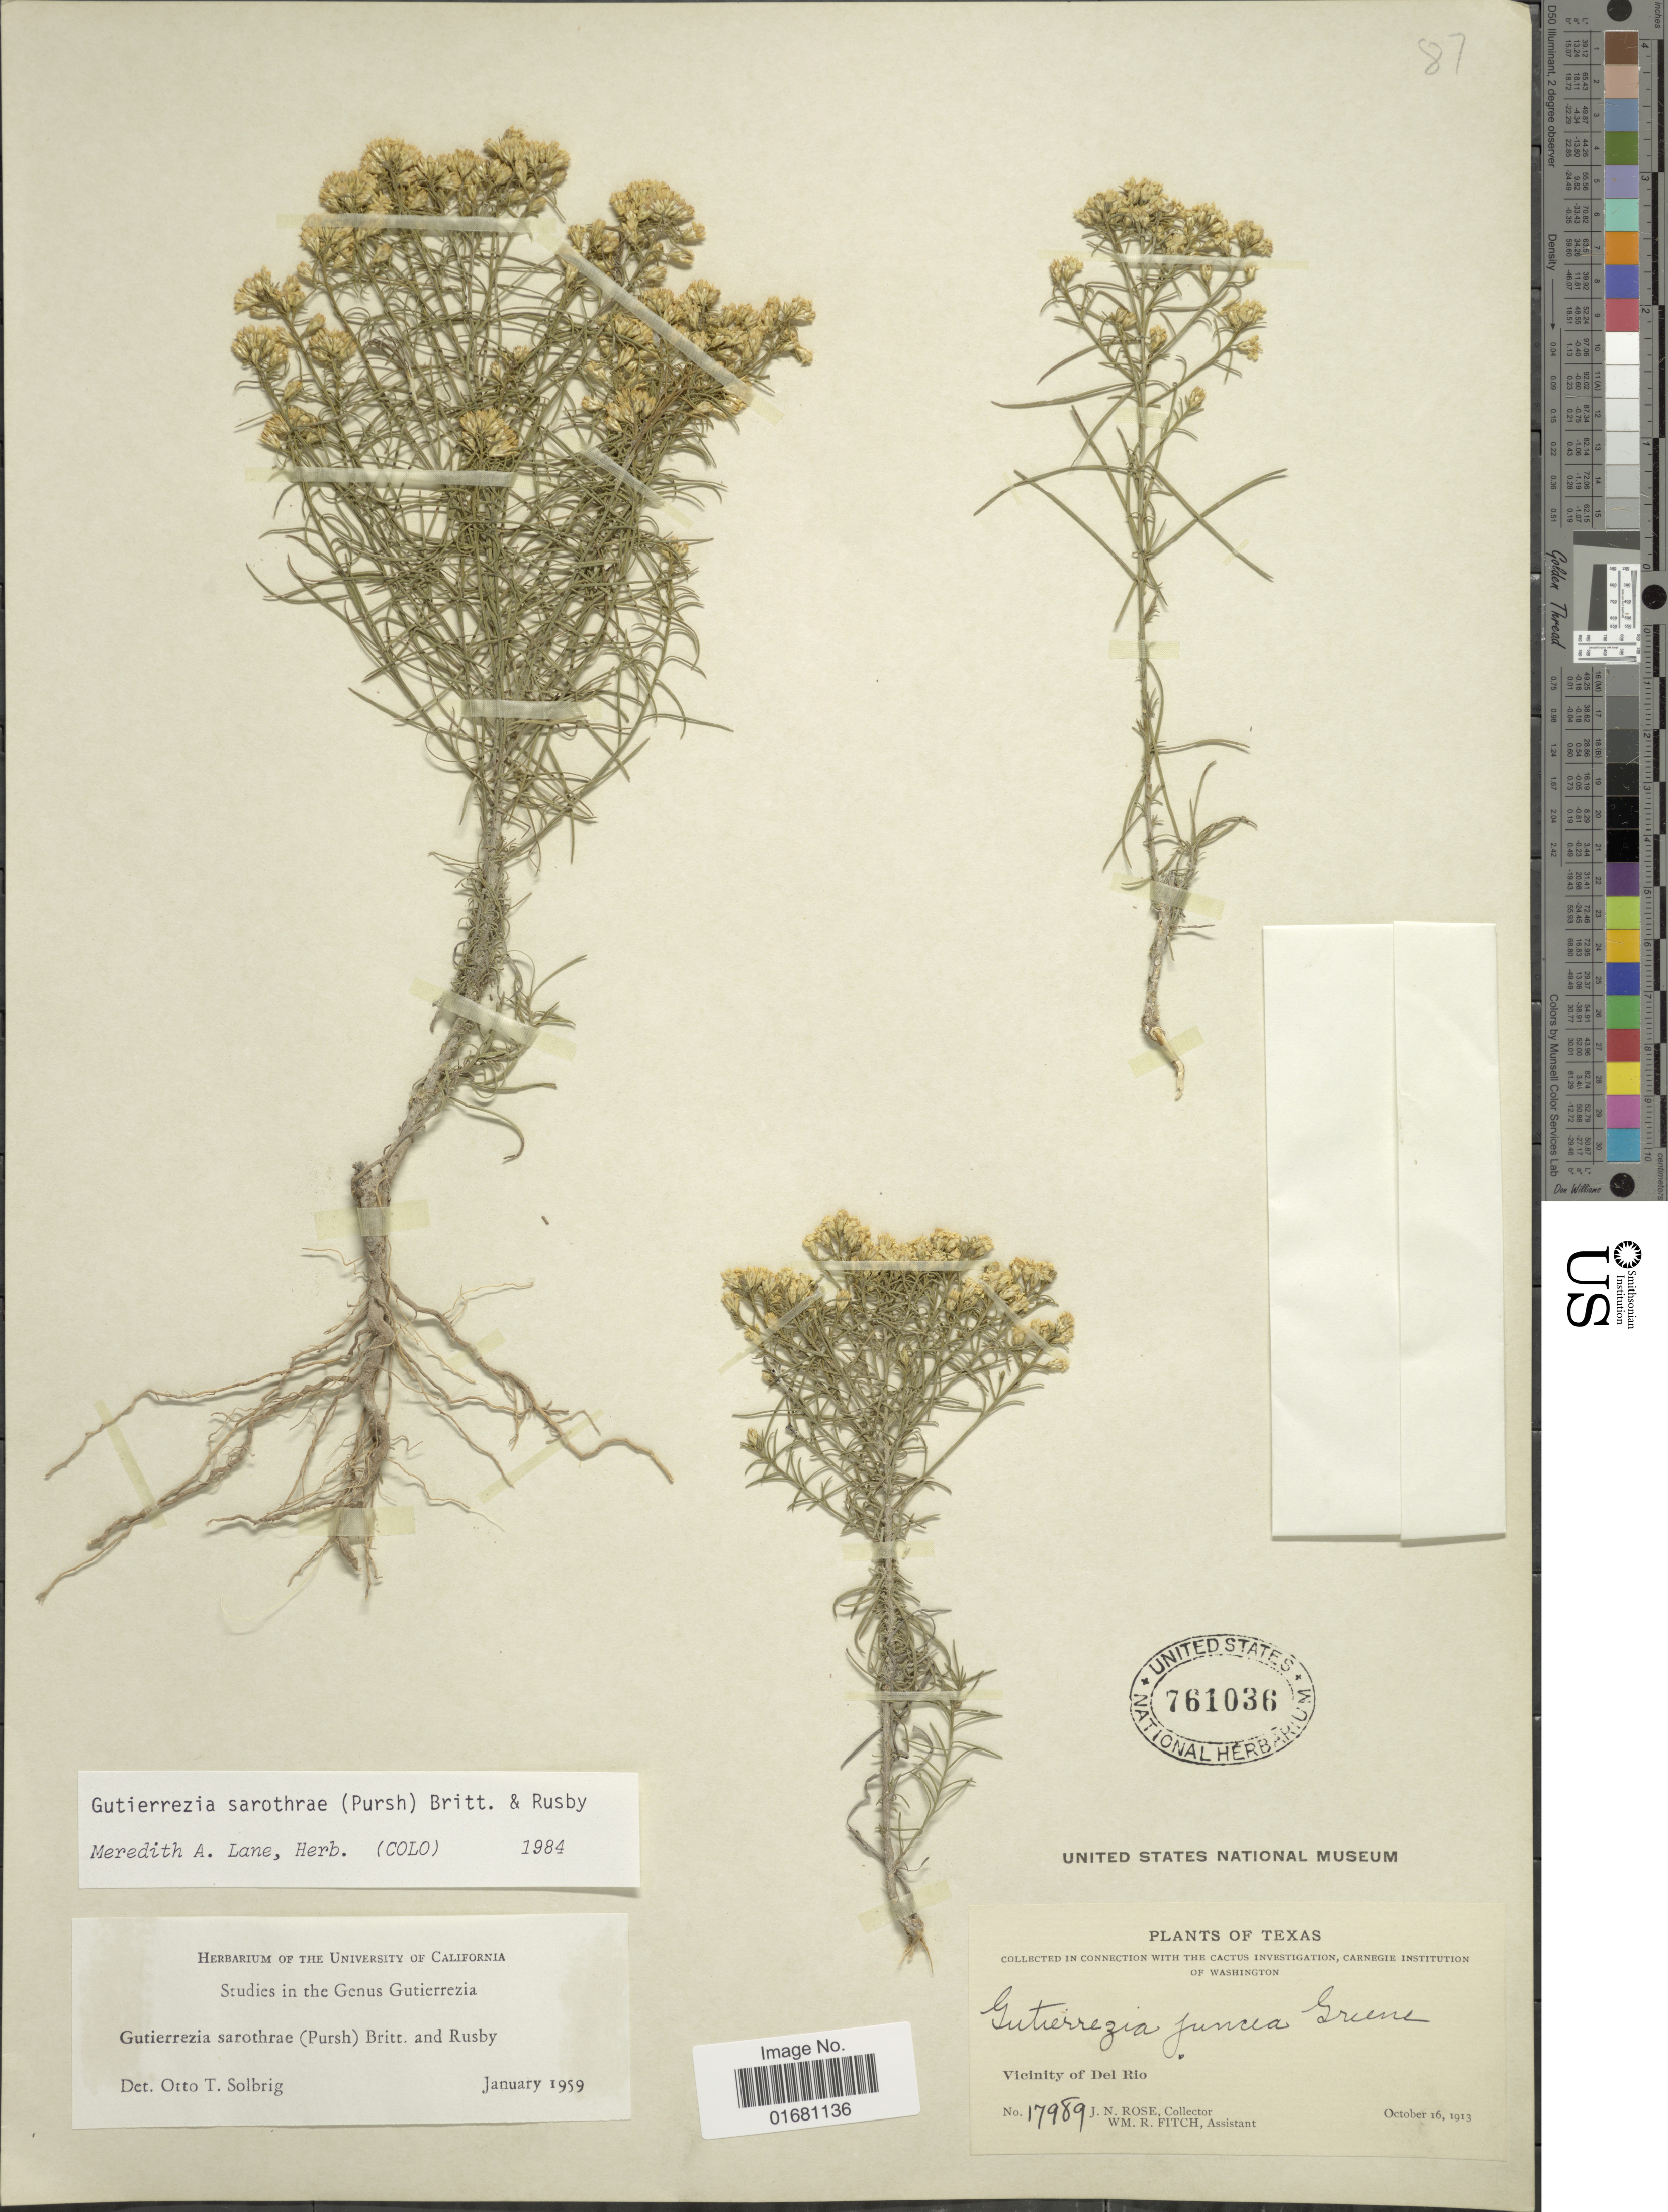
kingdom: Plantae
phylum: Tracheophyta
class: Magnoliopsida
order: Asterales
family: Asteraceae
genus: Gutierrezia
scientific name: Gutierrezia sarothrae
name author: (Pursh) Britton & Rusby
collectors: J. N. Rose & W. R. Fitch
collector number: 17989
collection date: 1913-10-16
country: United States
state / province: Texas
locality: Vicinity of Del Rio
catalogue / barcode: US 761036